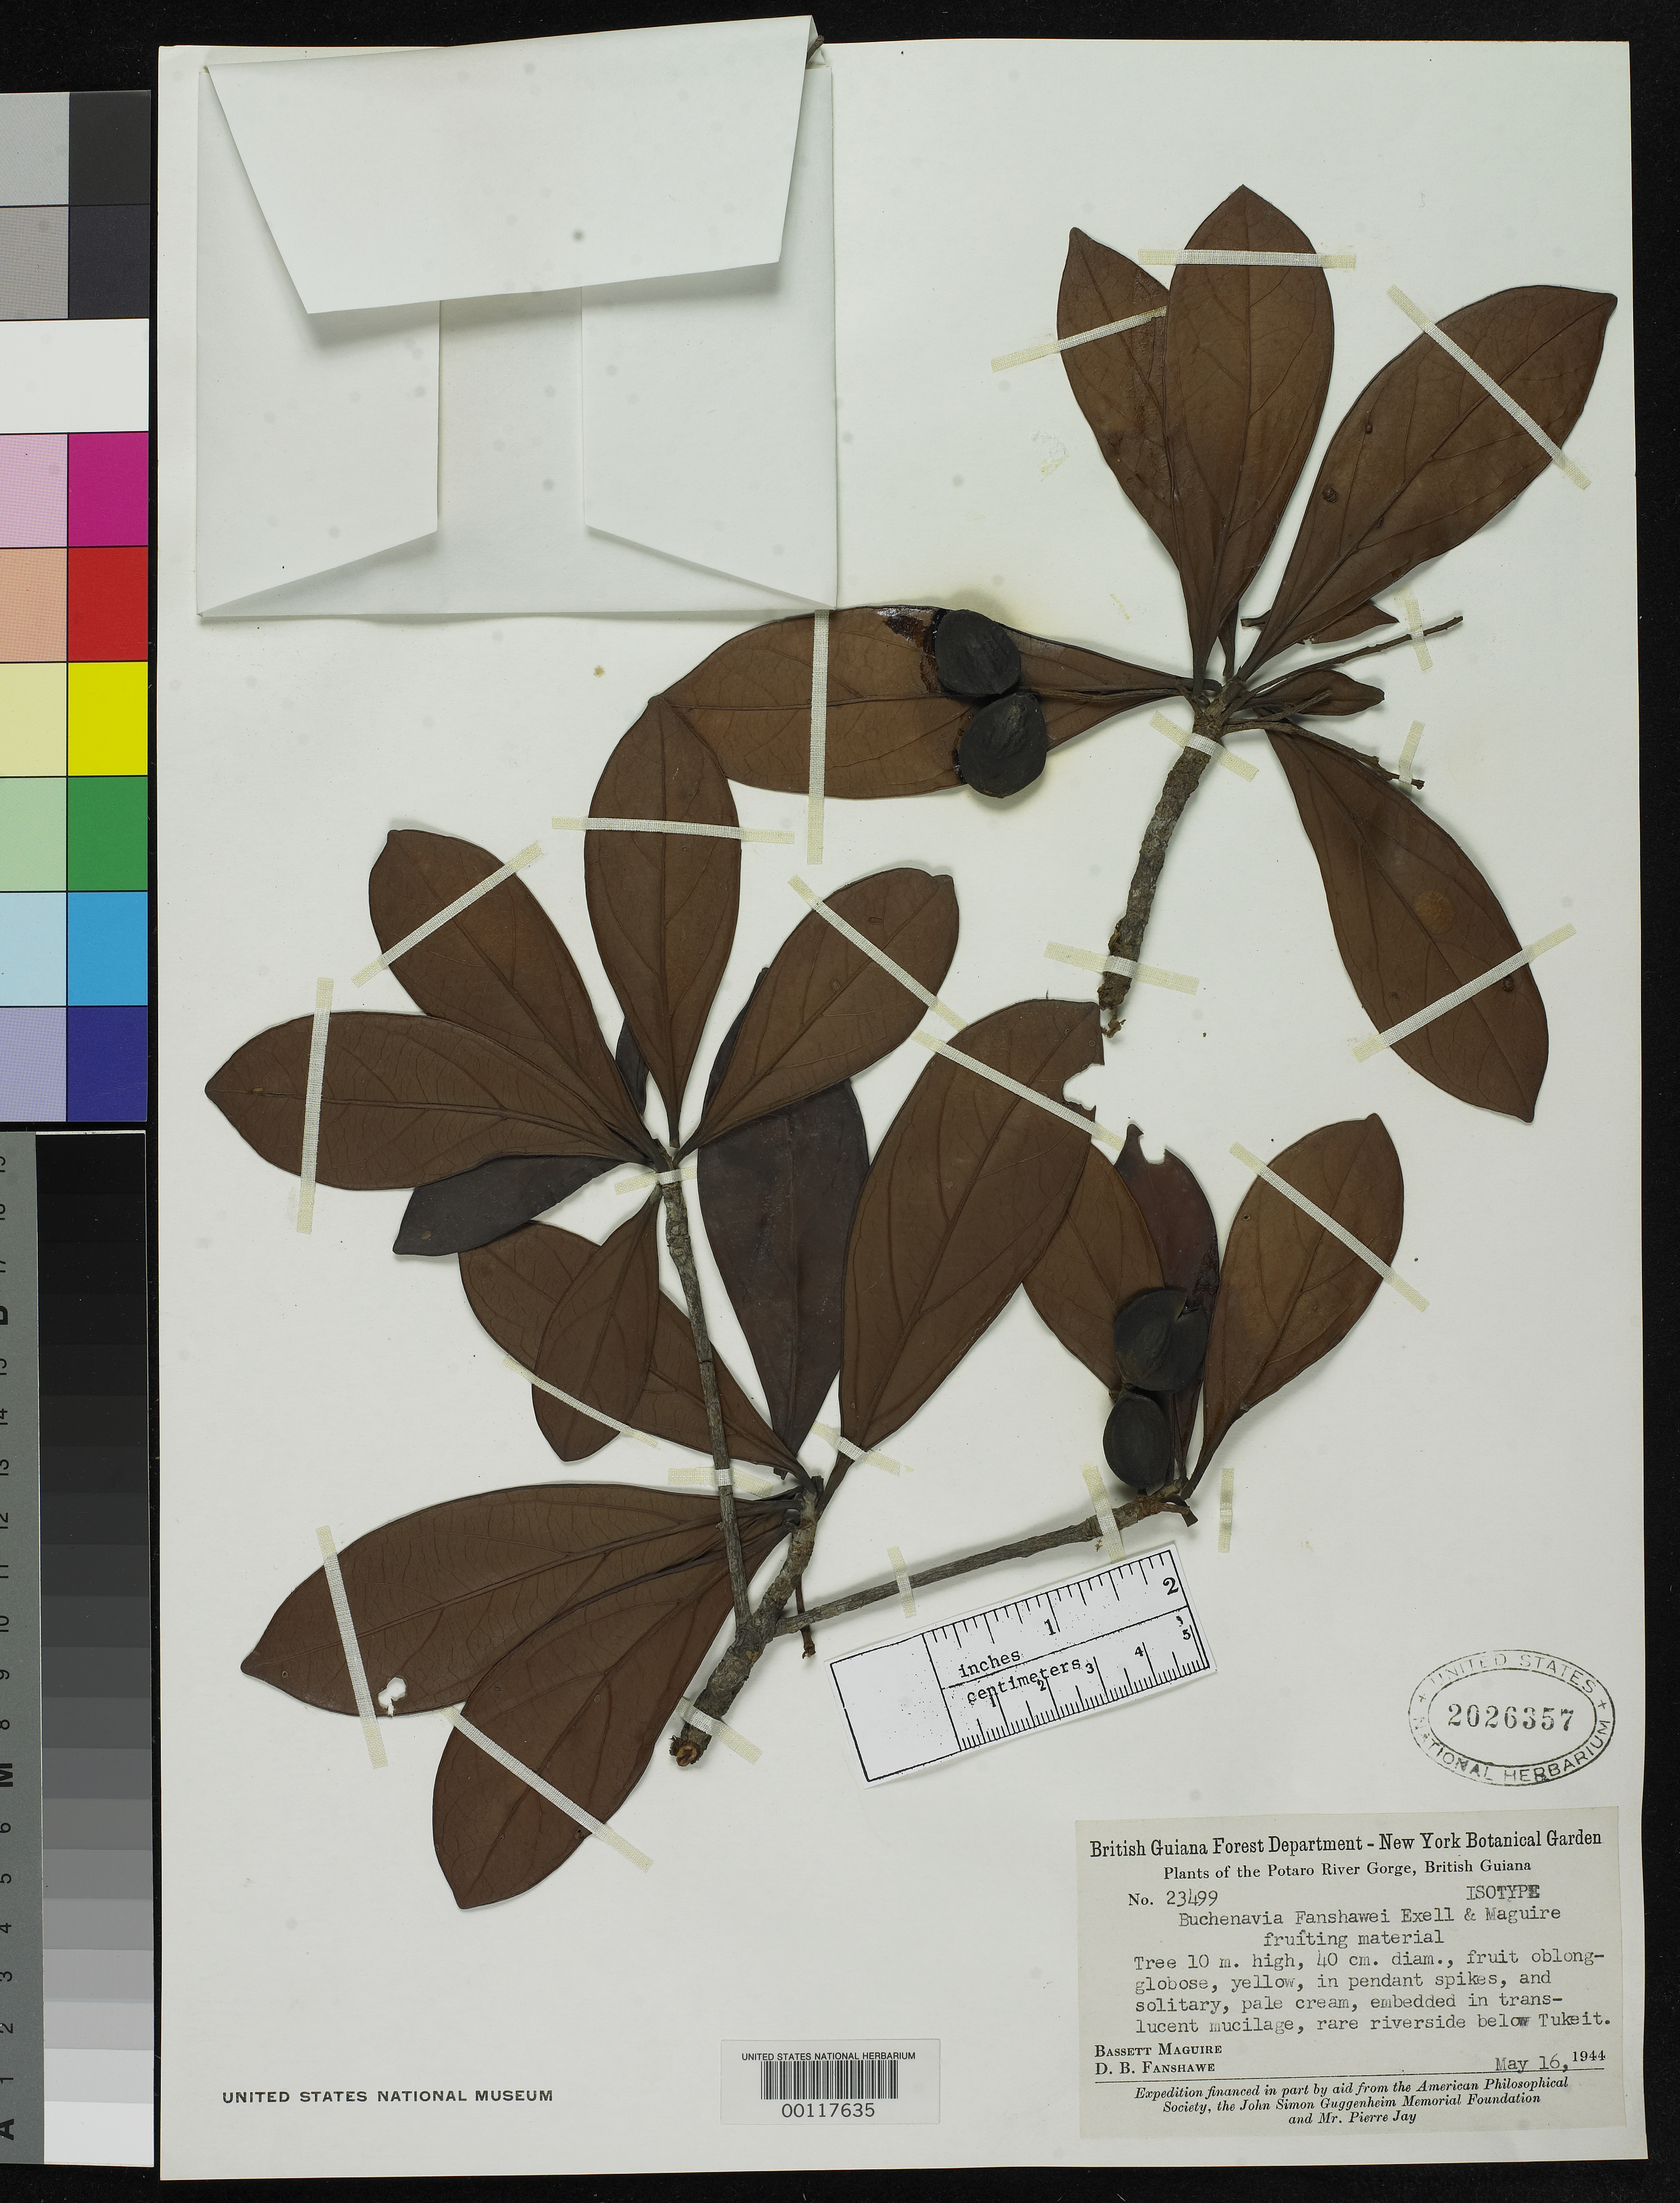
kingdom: Plantae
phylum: Tracheophyta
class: Magnoliopsida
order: Myrtales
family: Combretaceae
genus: Buchenavia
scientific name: Buchenavia fanshawei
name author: Exell & Maguire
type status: Isotype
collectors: B. Maguire & D. B. Fanshawe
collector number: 23499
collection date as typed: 16 May 1944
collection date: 1944-05-16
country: Guyana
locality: Riverside below Tukeit Potaro River Gorge.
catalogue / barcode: US 2026357